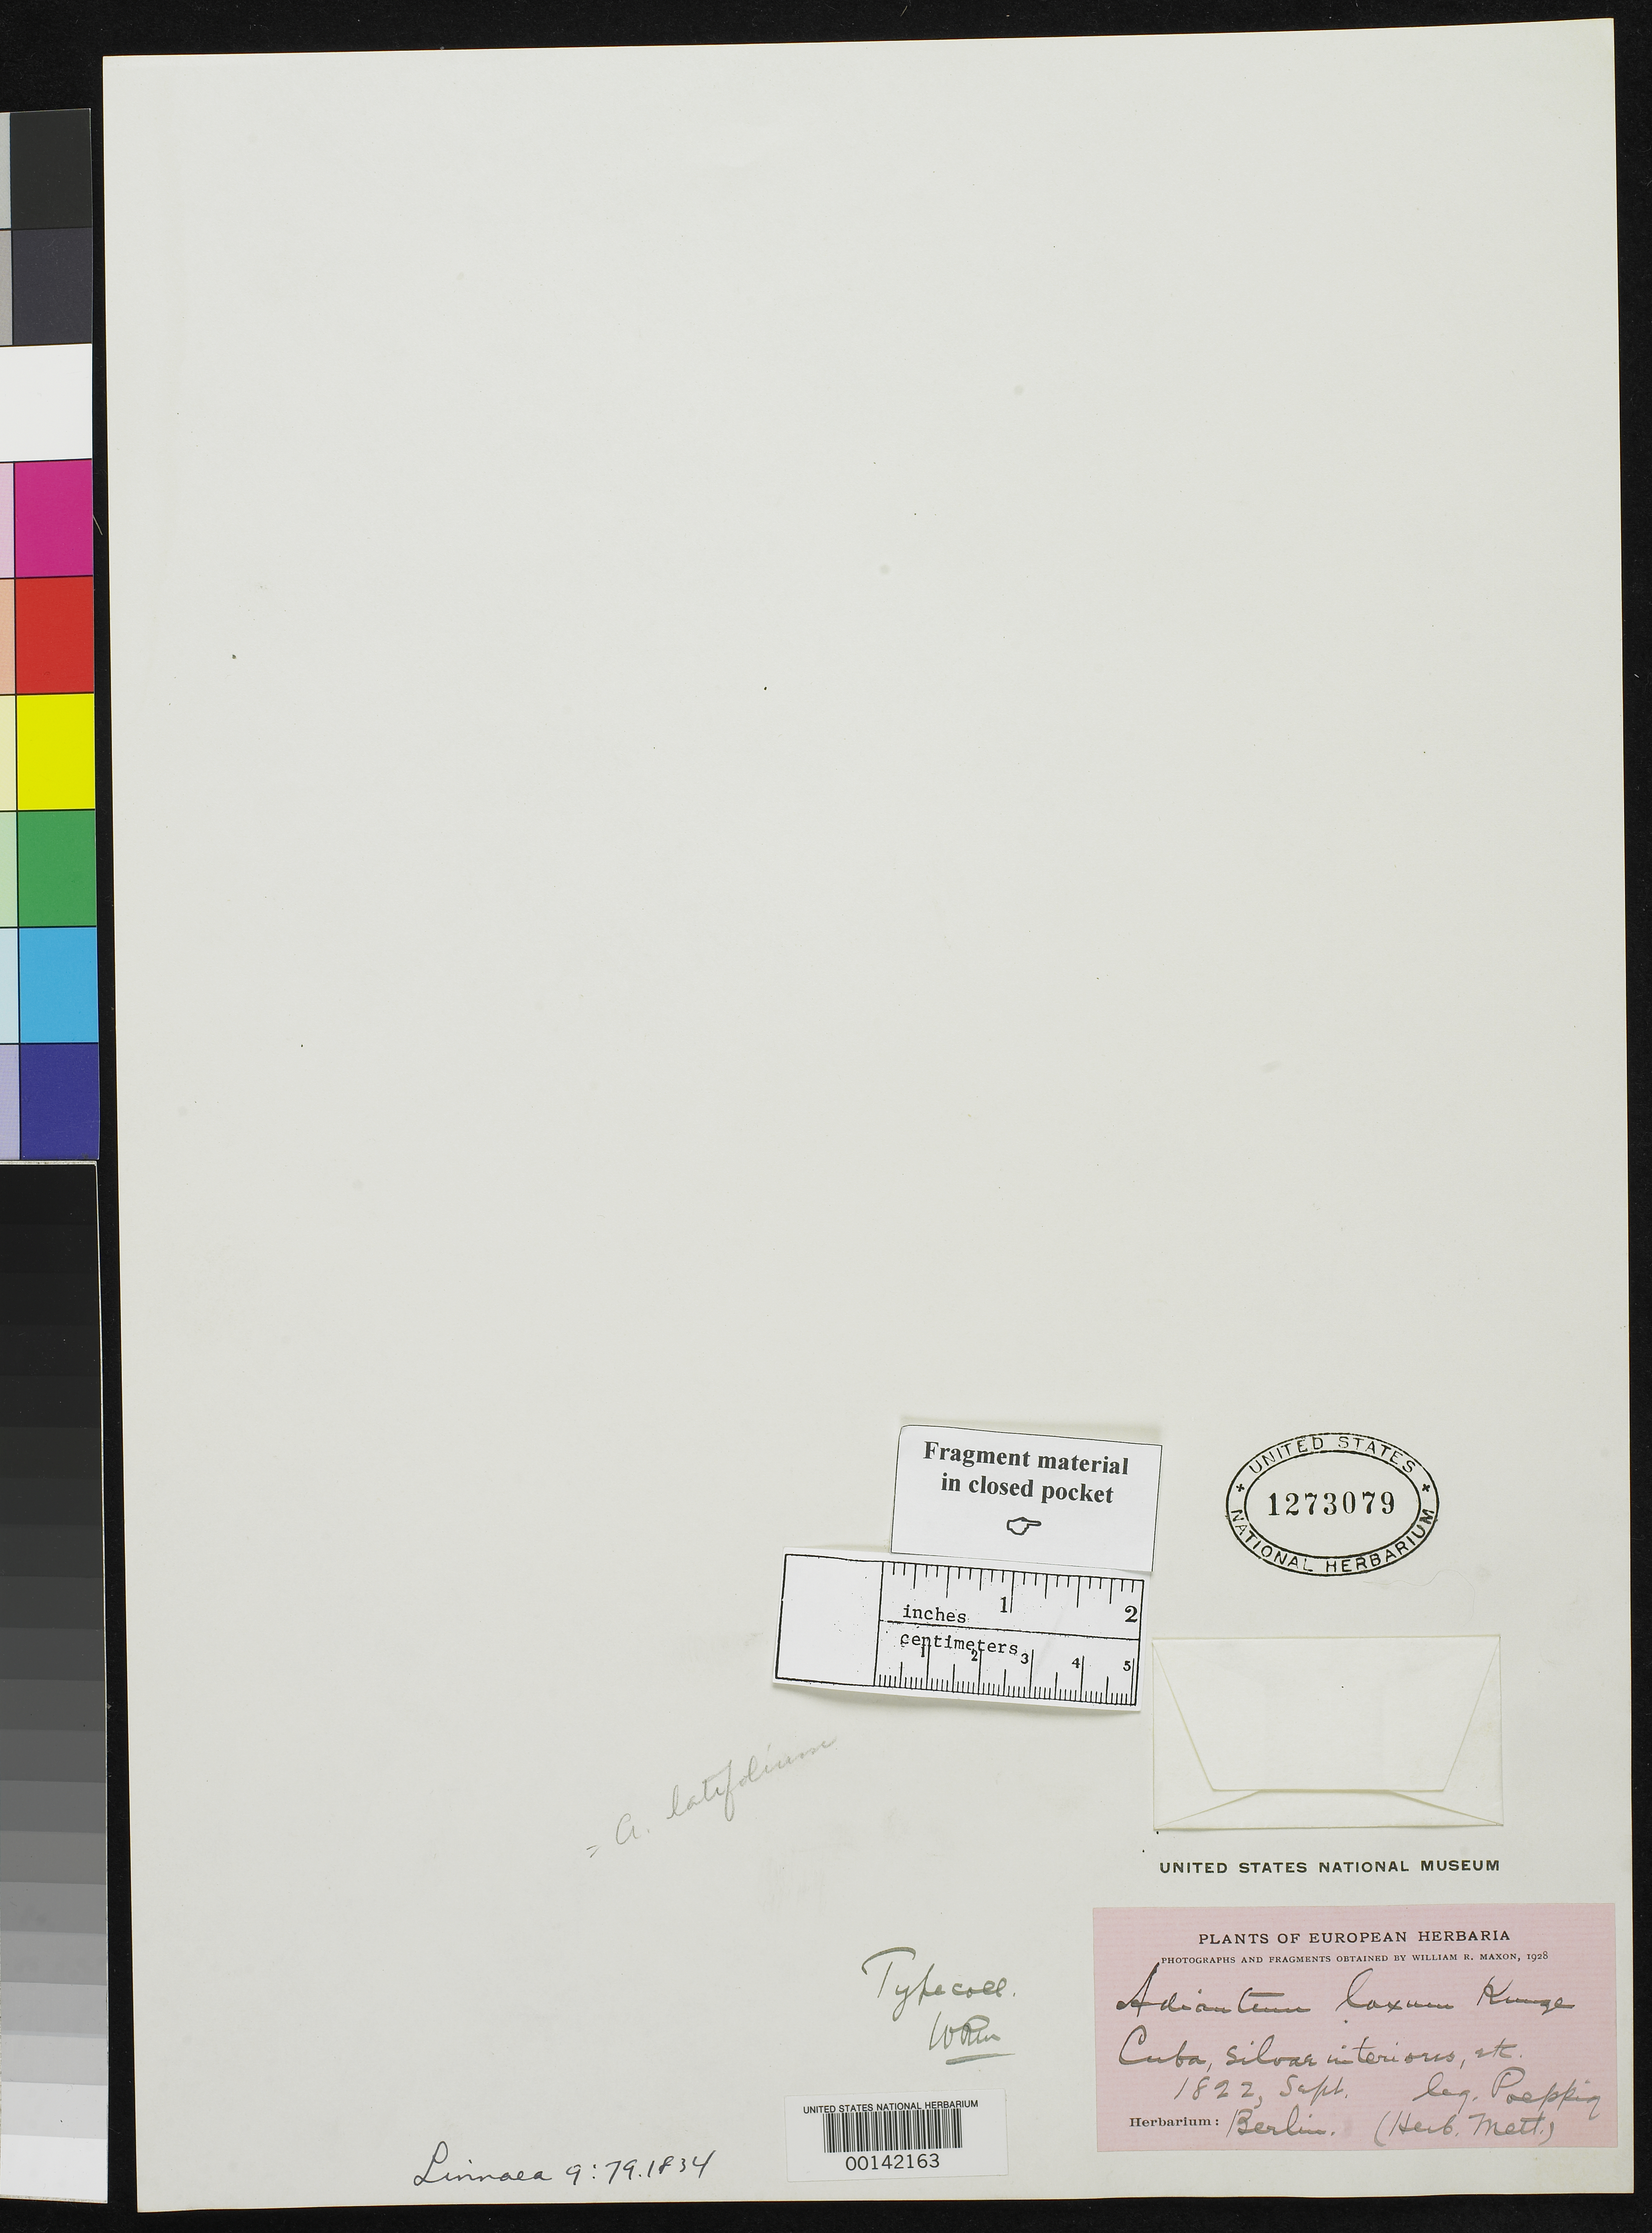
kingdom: Plantae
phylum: Tracheophyta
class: Polypodiopsida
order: Polypodiales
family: Pteridaceae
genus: Adiantum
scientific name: Adiantum laxum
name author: Kunze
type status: Type Fragment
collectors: E. F. Poeppig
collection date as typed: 1822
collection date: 1822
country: Cuba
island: Greater Antilles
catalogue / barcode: US 1273079